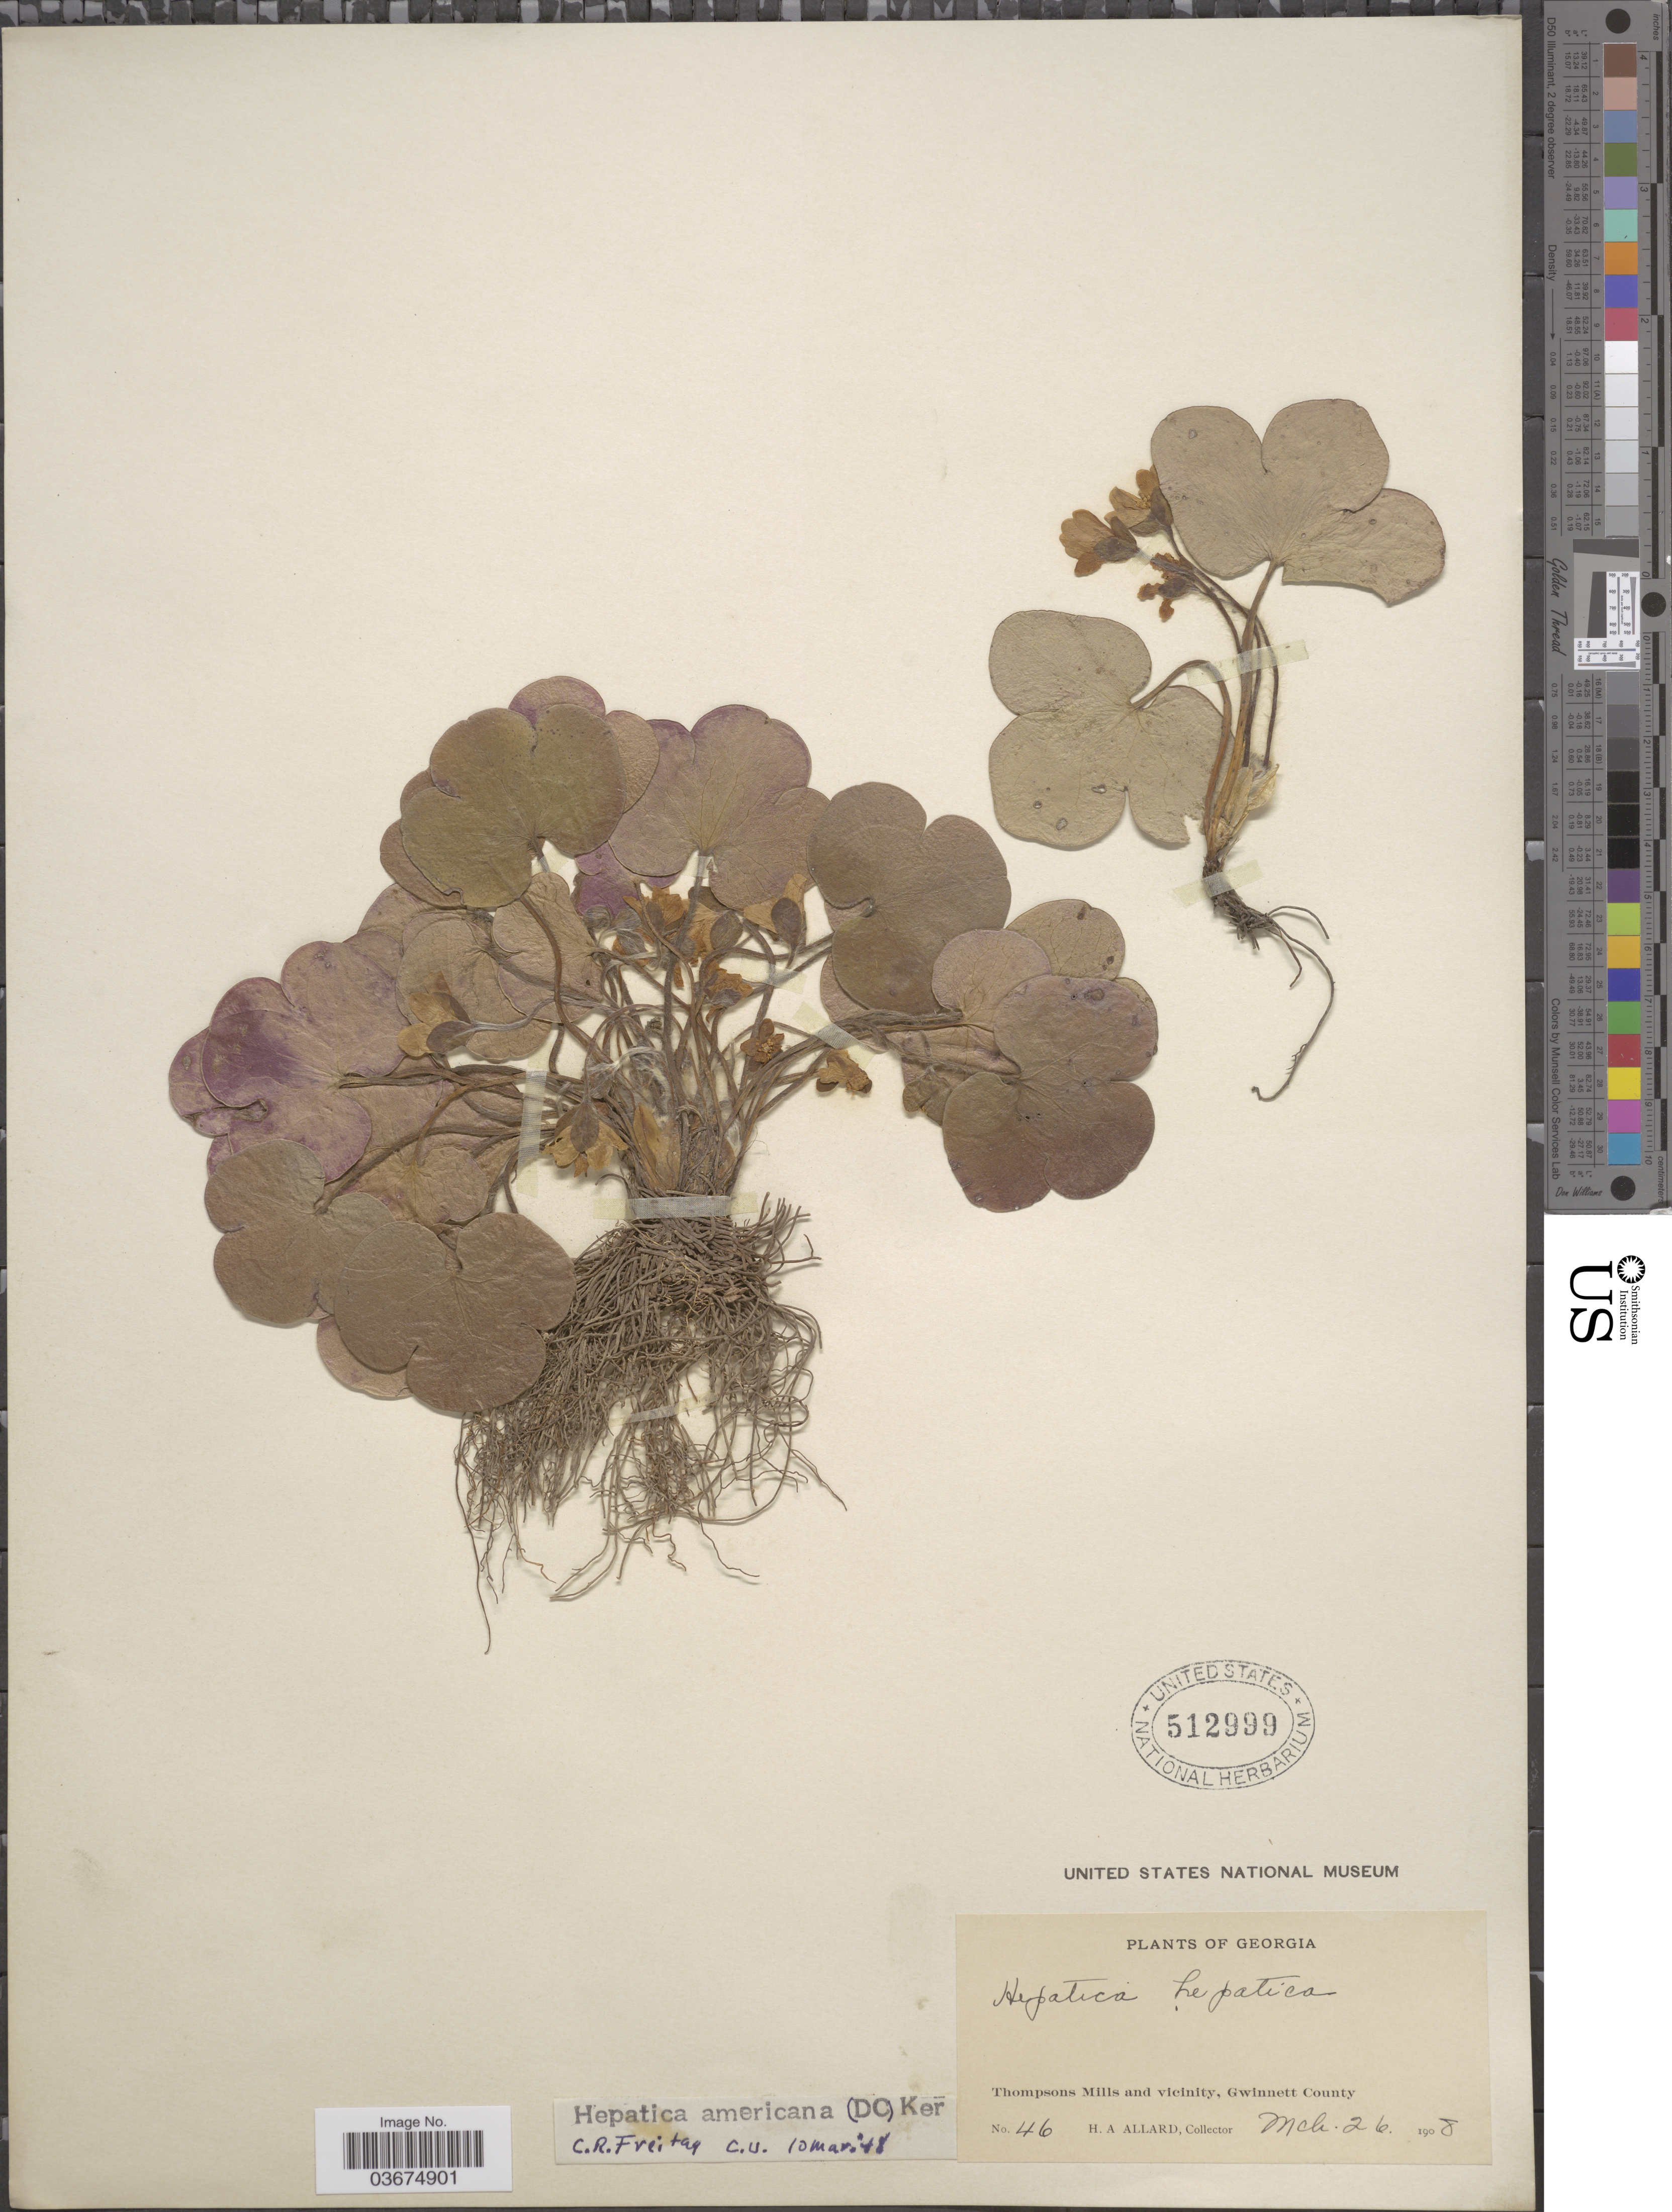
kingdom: Plantae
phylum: Tracheophyta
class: Magnoliopsida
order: Ranunculales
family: Ranunculaceae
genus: Hepatica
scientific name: Hepatica americana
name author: (DC.) Ker Gawl.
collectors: H. A. Allard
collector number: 46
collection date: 1908-03-26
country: United States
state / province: Georgia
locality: Thompsons Mills and vicinity, Gwinnett County.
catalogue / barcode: US 512999